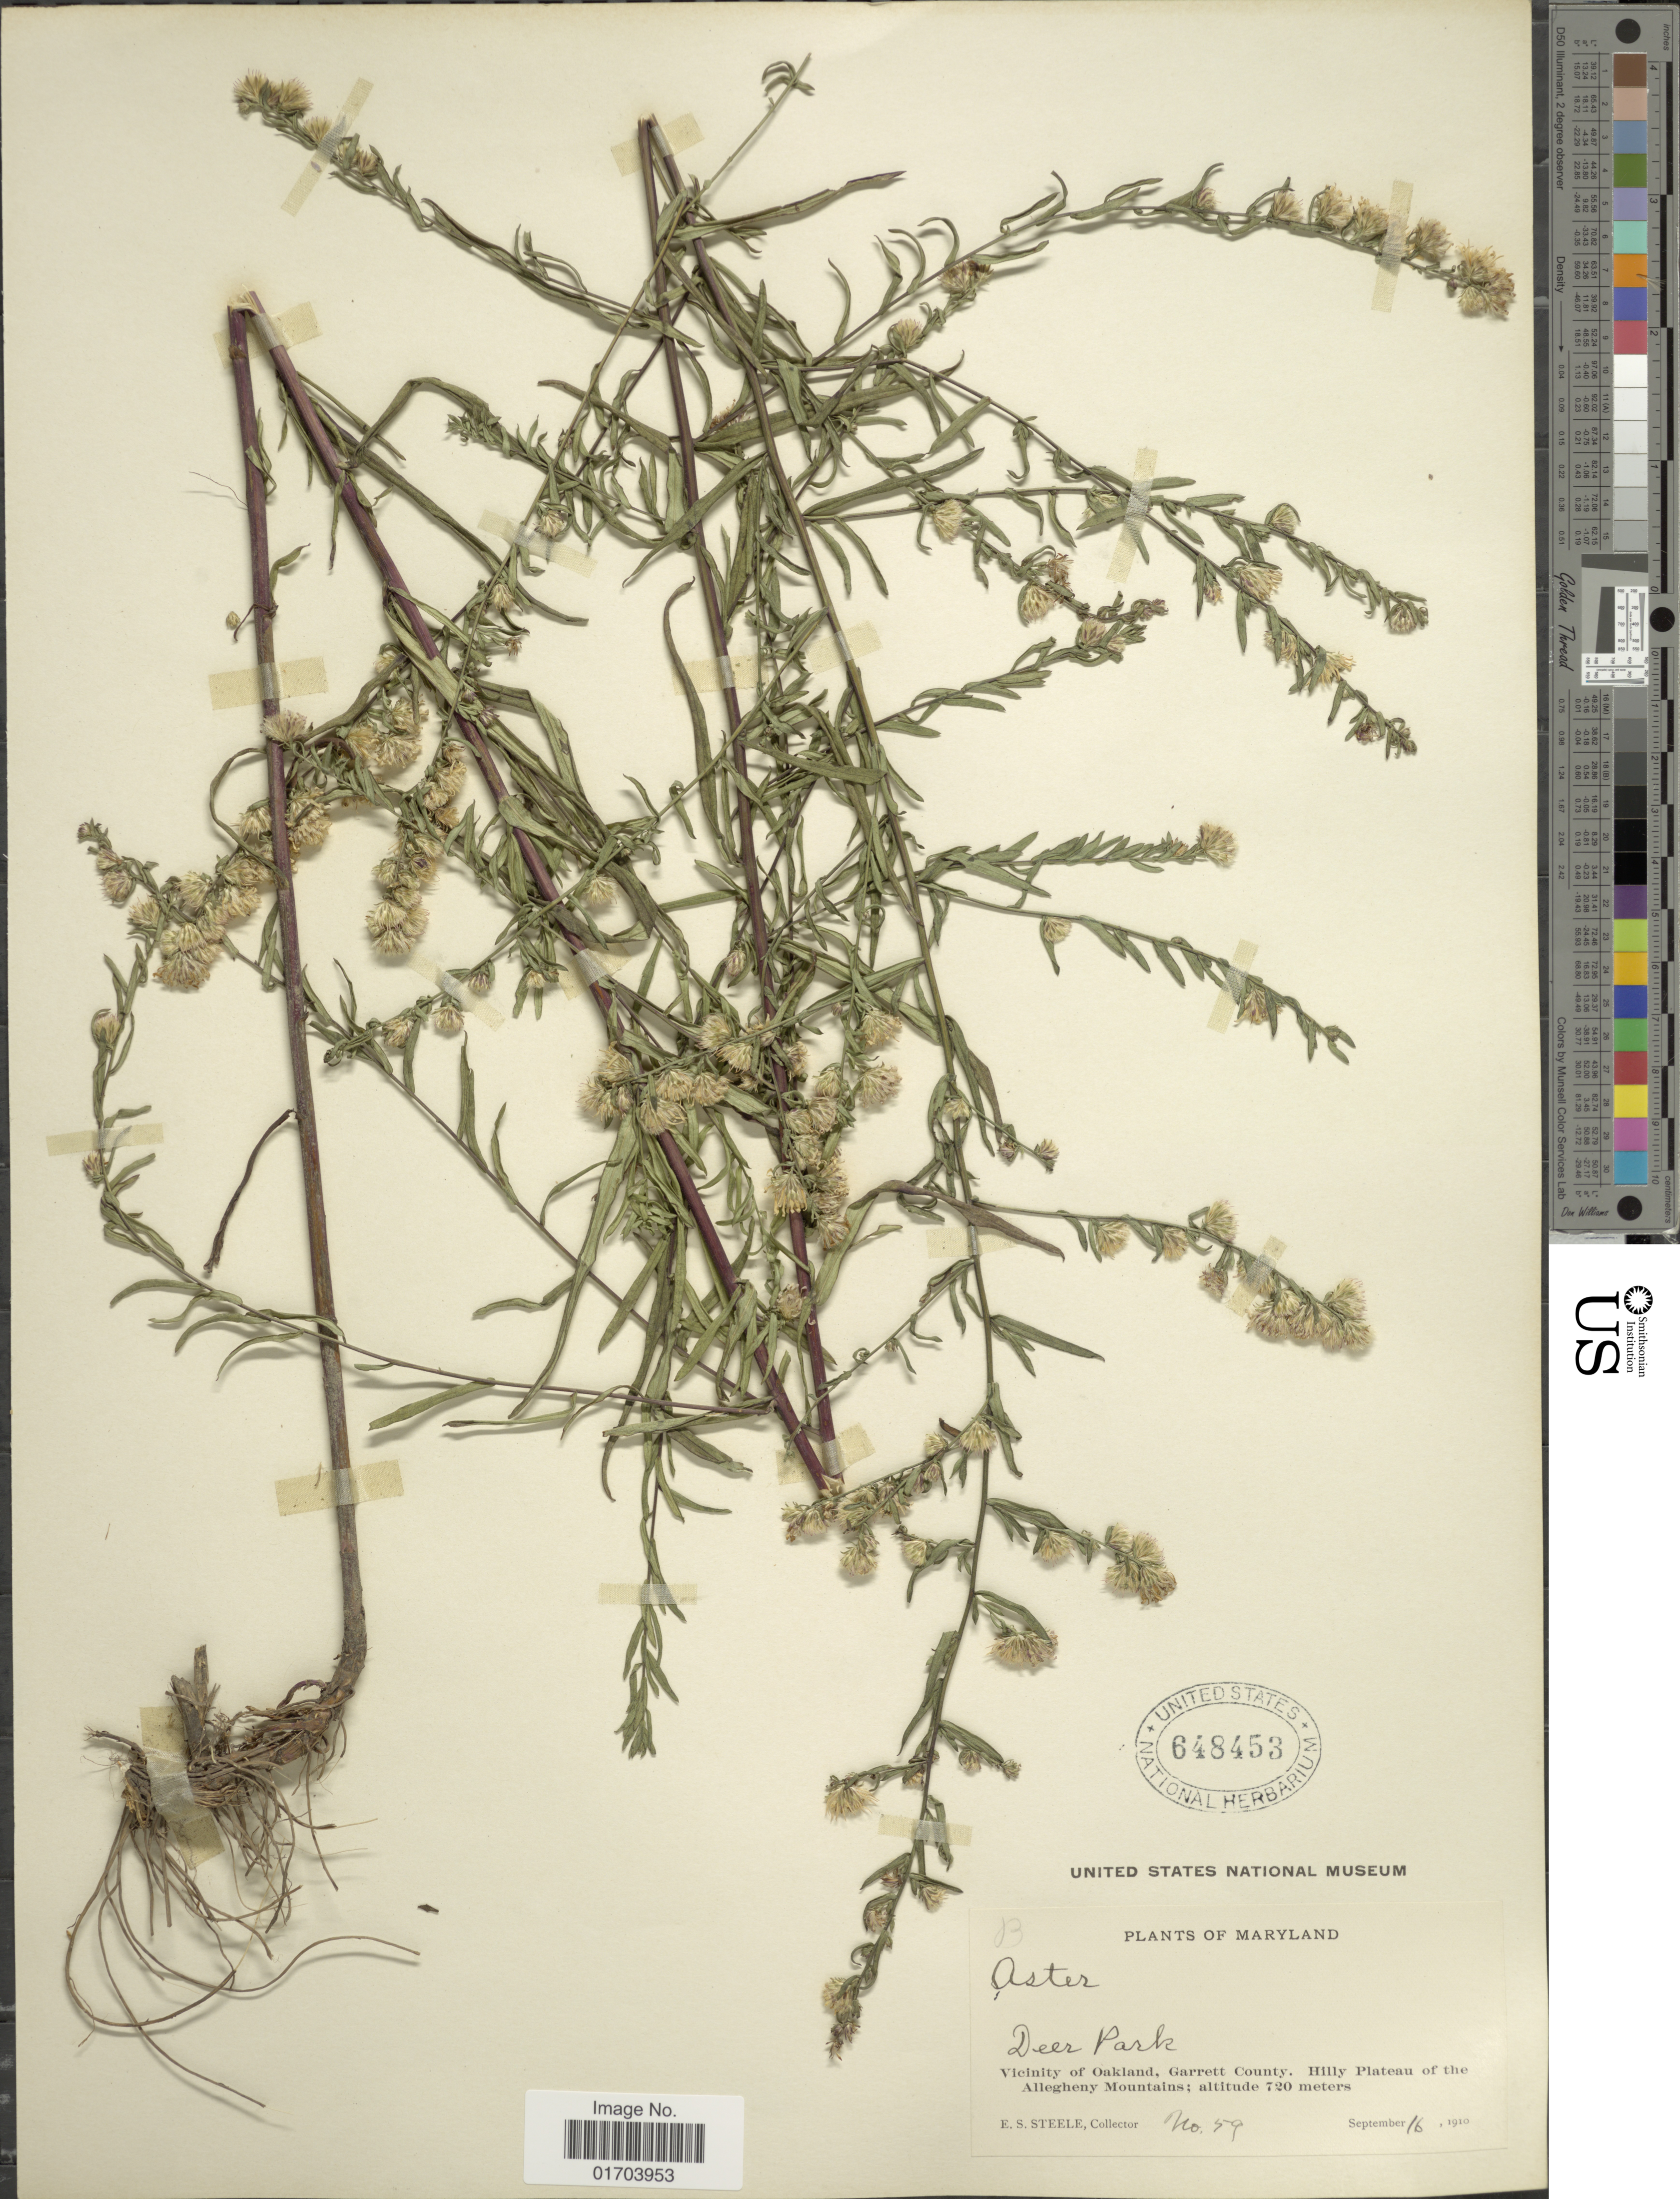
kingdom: Plantae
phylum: Tracheophyta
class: Magnoliopsida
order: Asterales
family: Asteraceae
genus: Aster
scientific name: Aster asparagoides E.S. Steele sp. nov. ined.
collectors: E. Steele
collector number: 59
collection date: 1910-09-16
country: United States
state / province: Maryland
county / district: Garrett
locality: Deer Park, Vicinity of Oakland, Garrett County. Hilly Plateau of the Allegheny Mountains.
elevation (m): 720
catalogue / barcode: US 648453